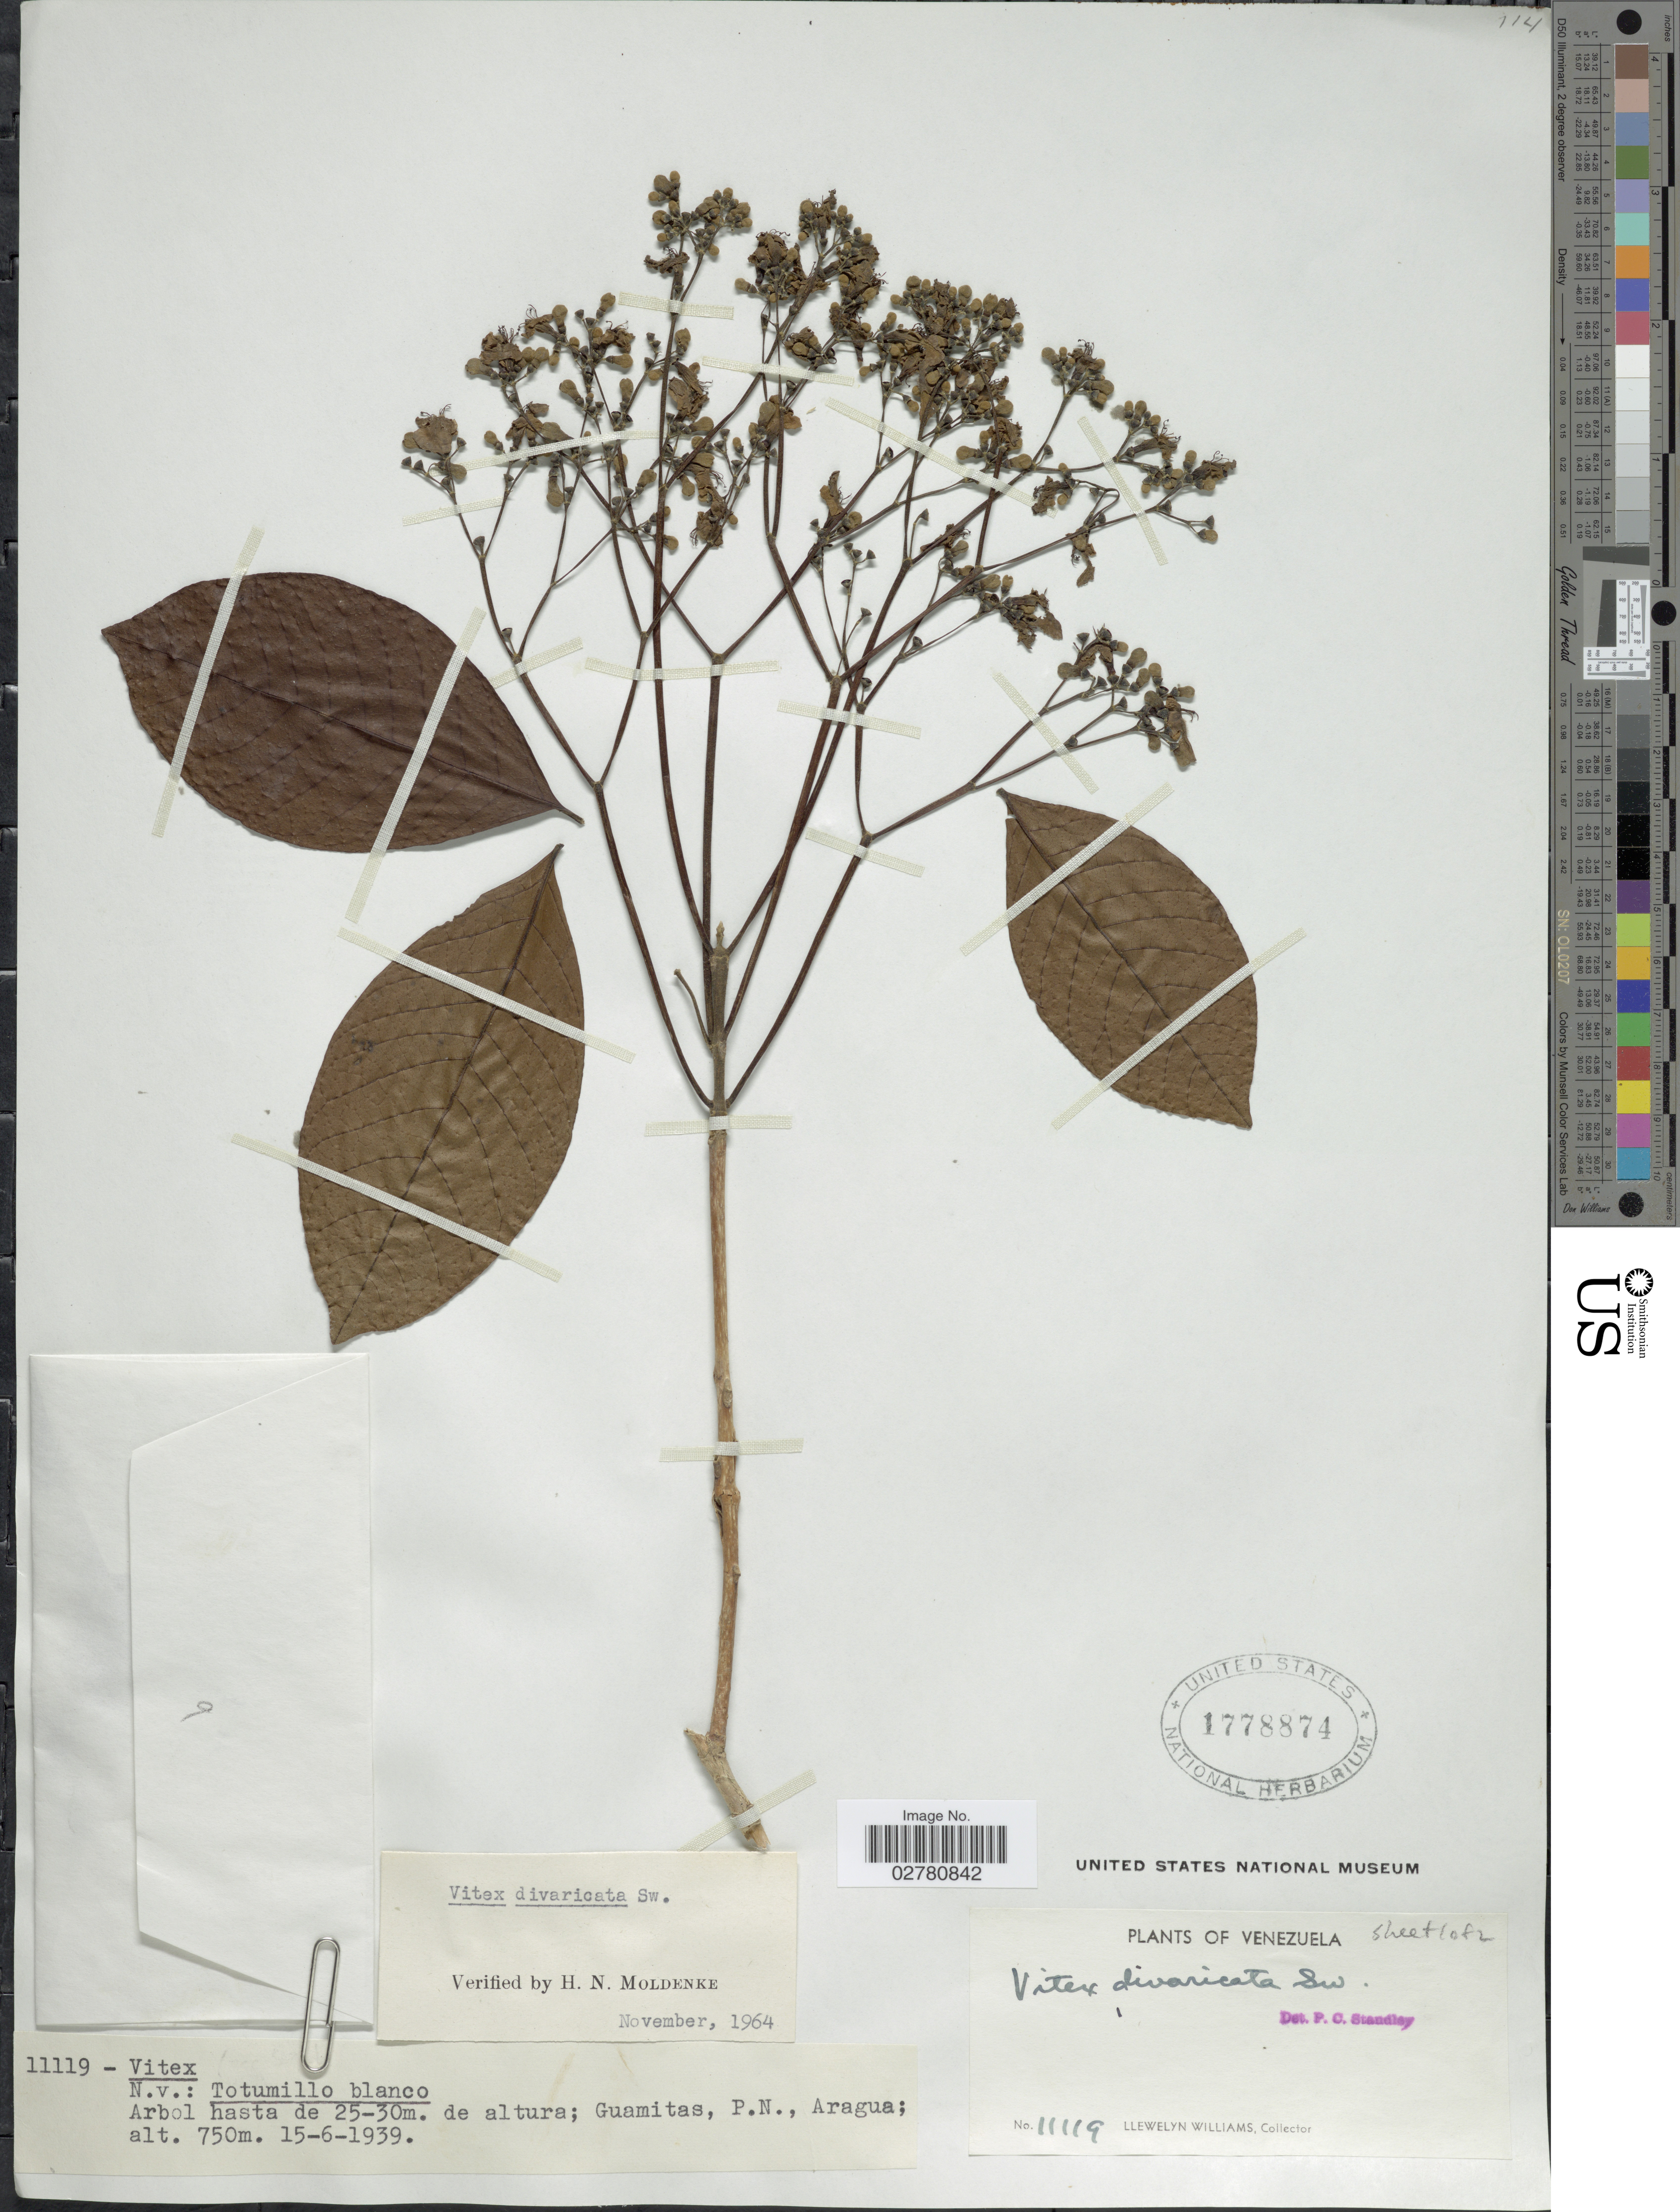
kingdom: Plantae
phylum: Tracheophyta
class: Magnoliopsida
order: Lamiales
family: Lamiaceae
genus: Vitex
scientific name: Vitex divaricata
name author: Sw.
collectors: Ll. Williams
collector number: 11119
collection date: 1939-06-15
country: Venezuela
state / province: Aragua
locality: Guamitas, P.N.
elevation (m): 750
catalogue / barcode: US 1778874